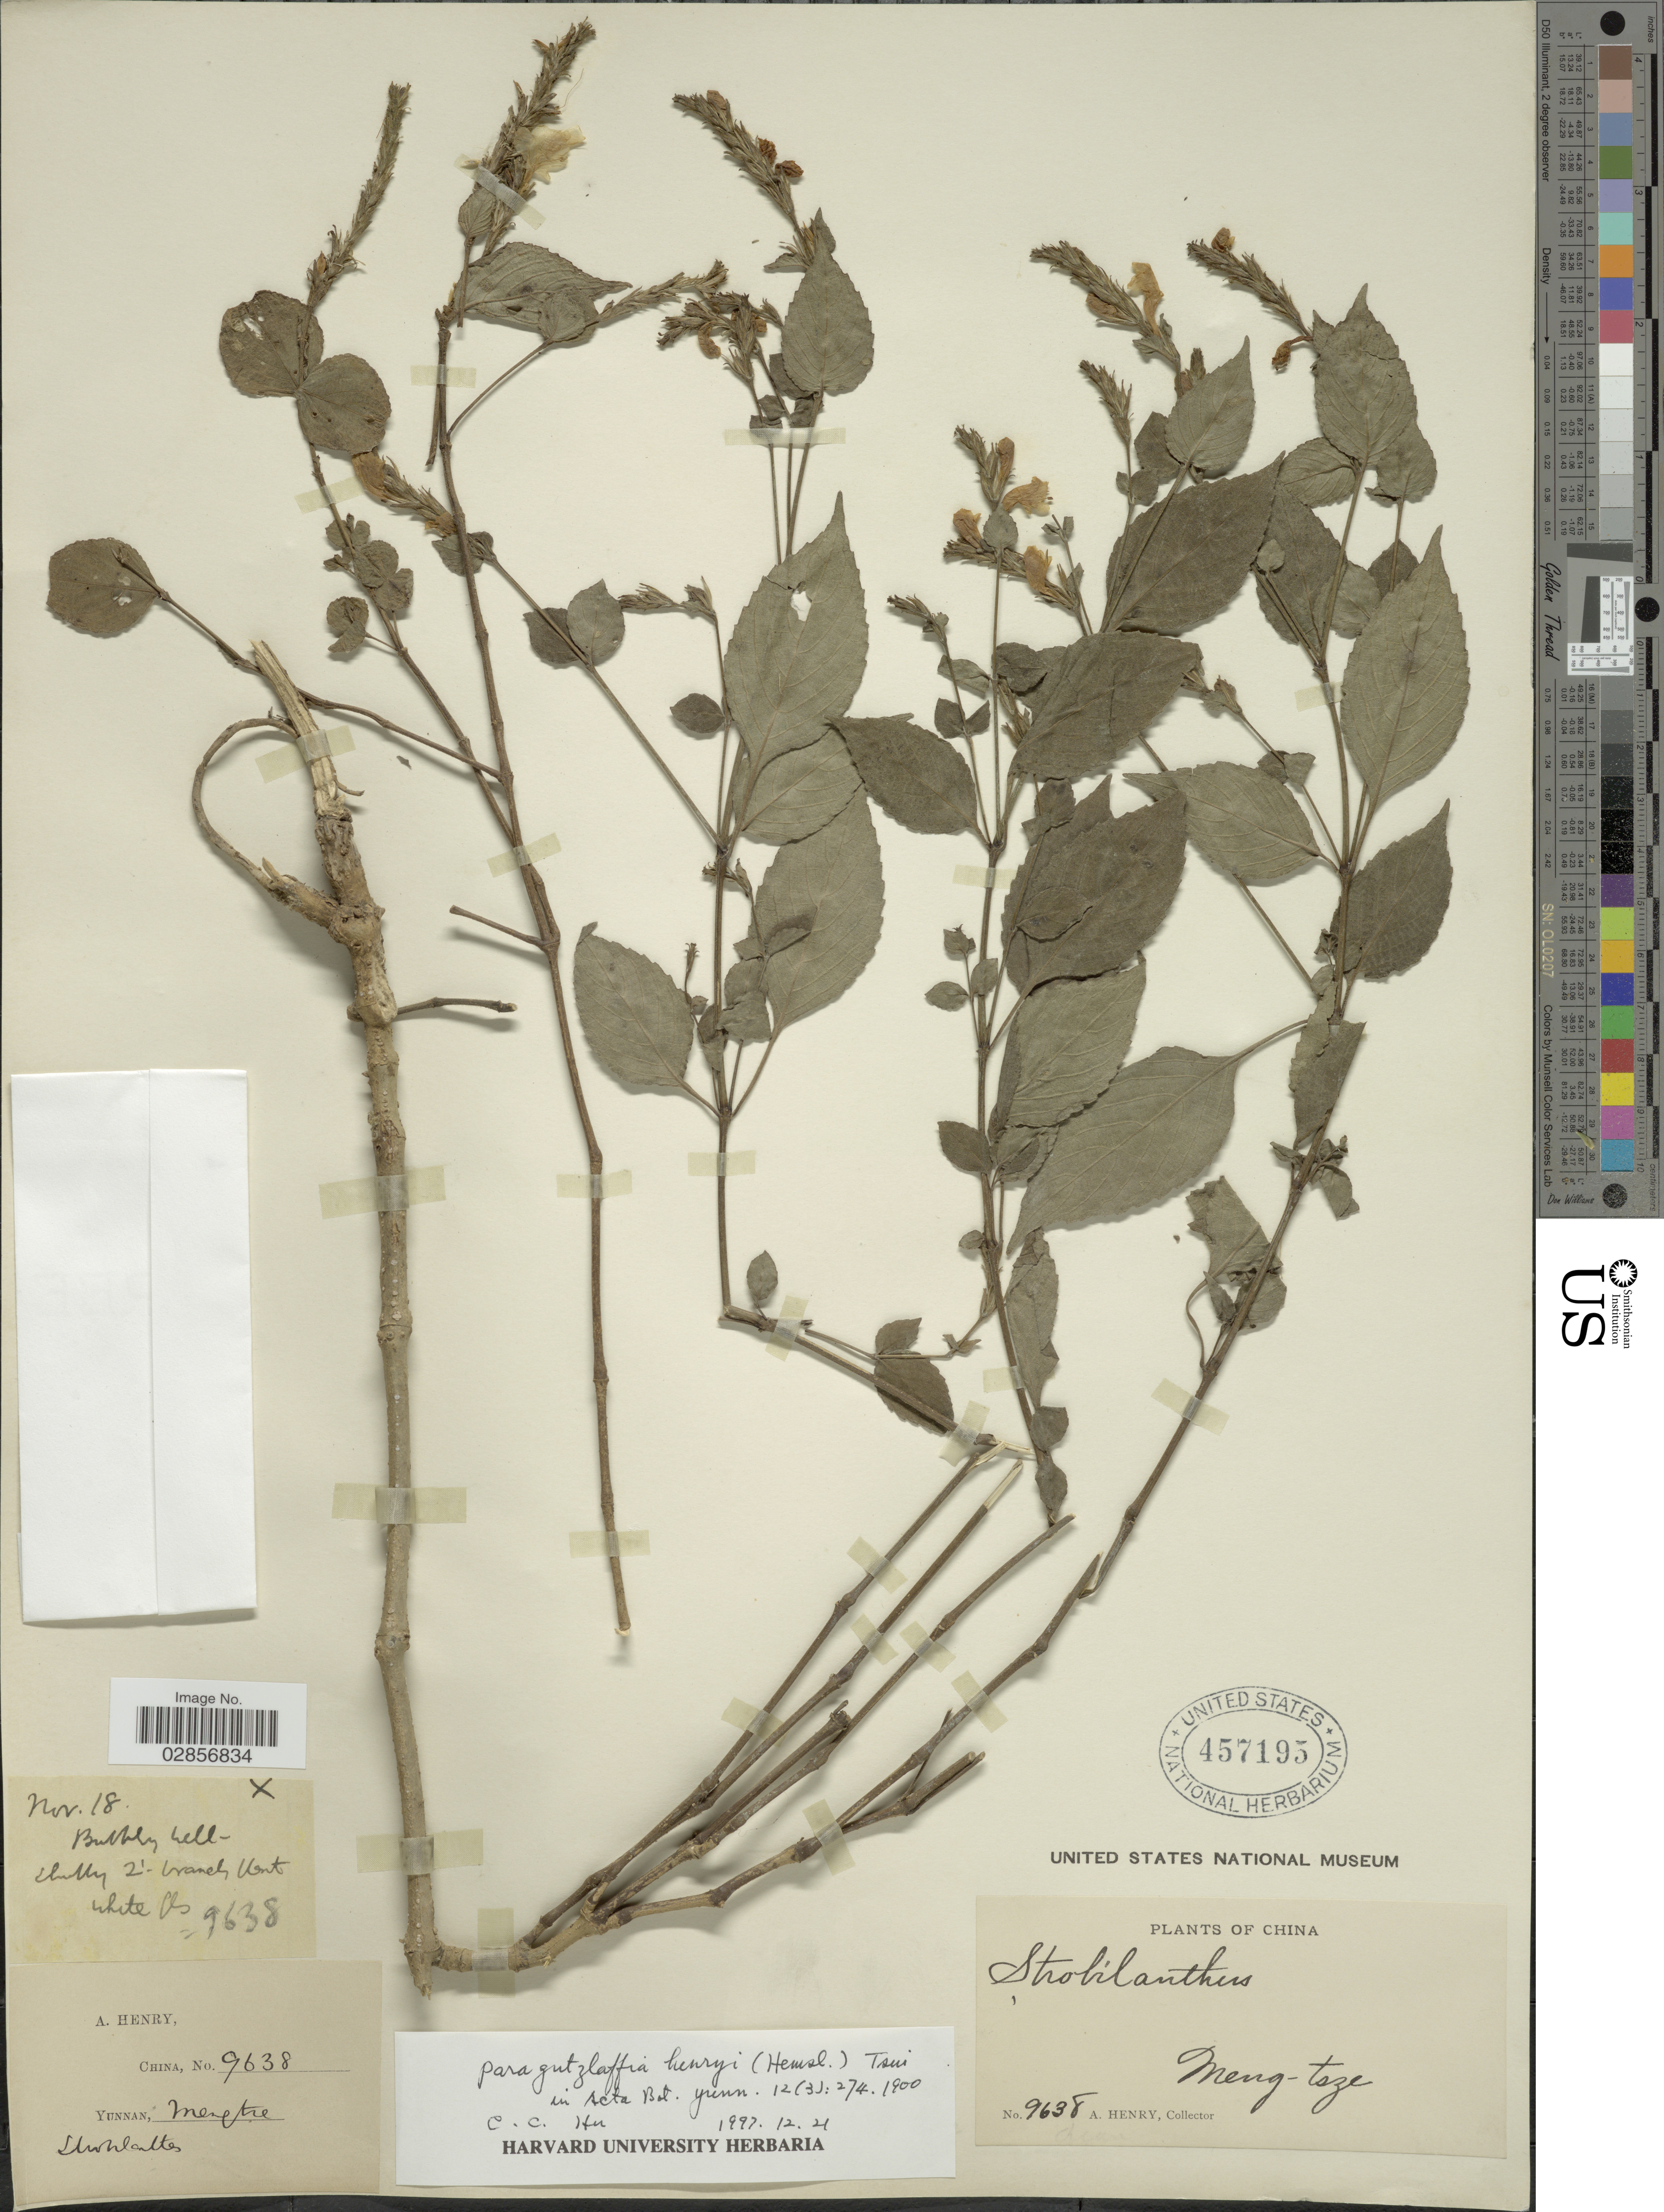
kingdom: Plantae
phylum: Tracheophyta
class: Magnoliopsida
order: Lamiales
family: Acanthaceae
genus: Paragutzlaffia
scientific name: Paragutzlaffia henryi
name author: (Hemsl.) H.B. Cui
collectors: A. Henry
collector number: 9638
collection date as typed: Transcribed d/m/y: /11/18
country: China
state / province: Yunnan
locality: Meng-tsze. Bubbly well.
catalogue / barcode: US 457195